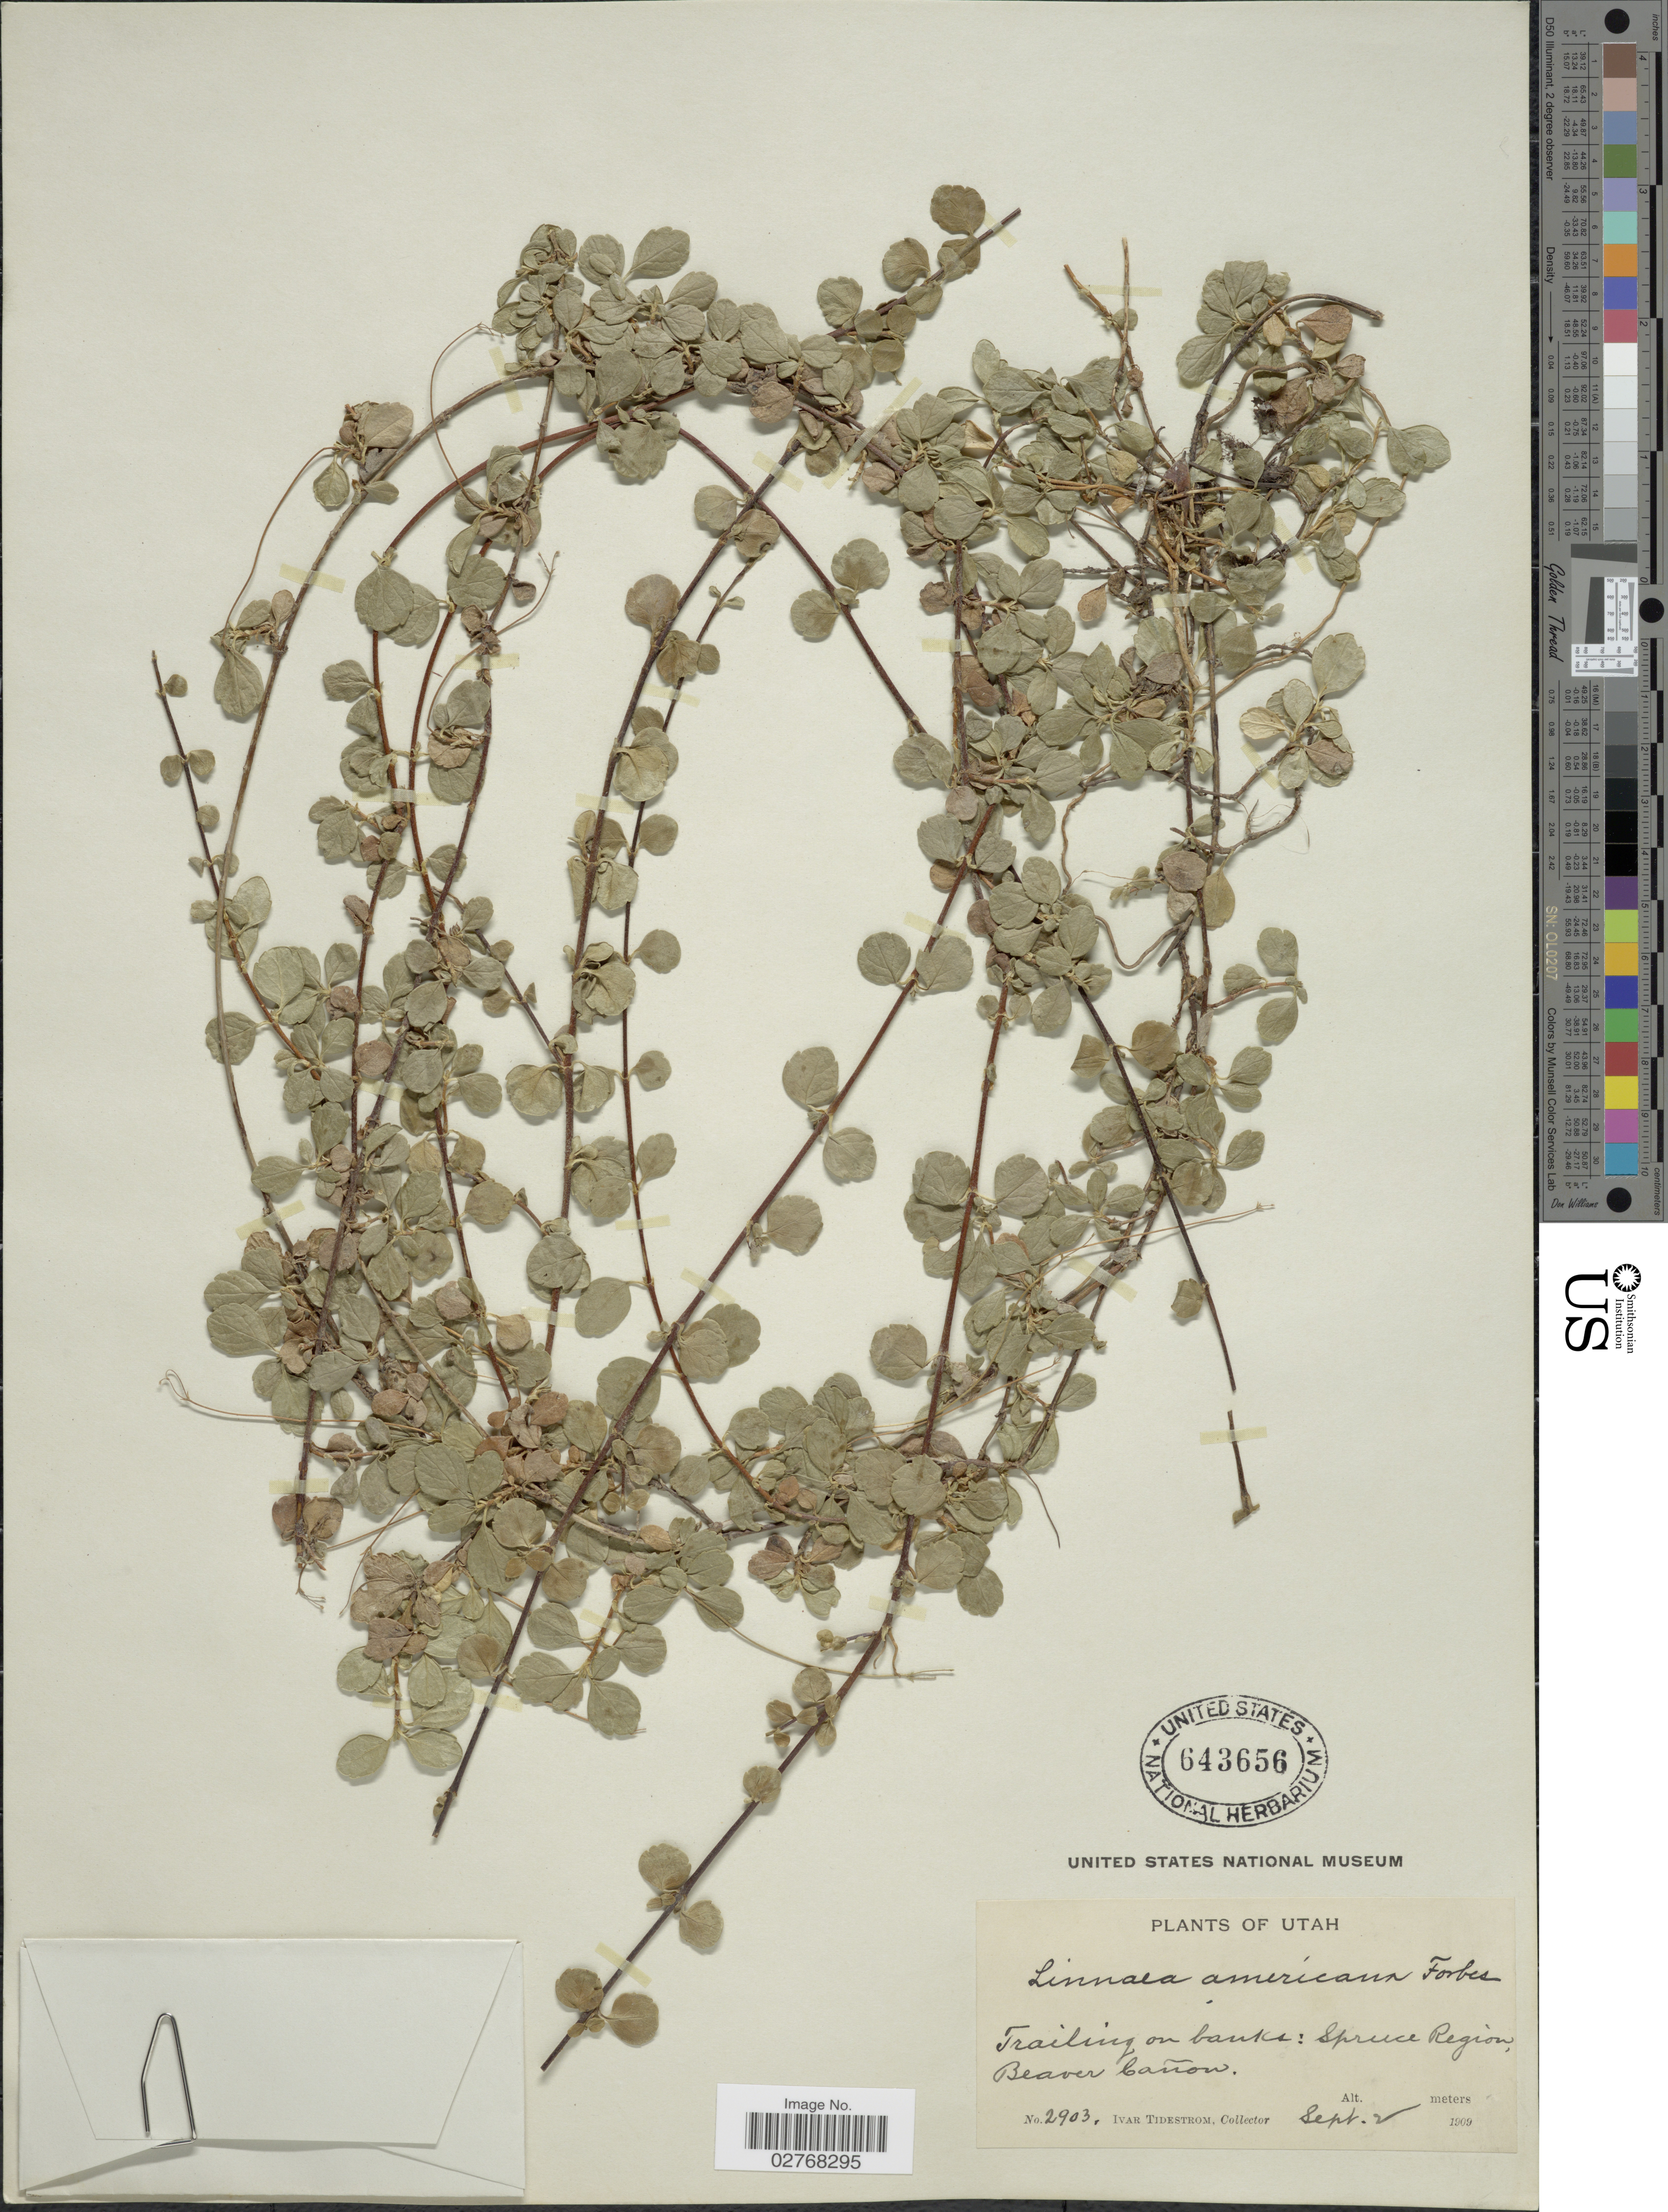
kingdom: Plantae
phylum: Tracheophyta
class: Magnoliopsida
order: Dipsacales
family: Caprifoliaceae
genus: Linnaea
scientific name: Linnaea borealis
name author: L.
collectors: I. F. Tidestrom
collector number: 2903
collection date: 1909-09-02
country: United States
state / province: Utah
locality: Trailing on banks: Spruce Region, Beaver Cañon.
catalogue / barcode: US 643656